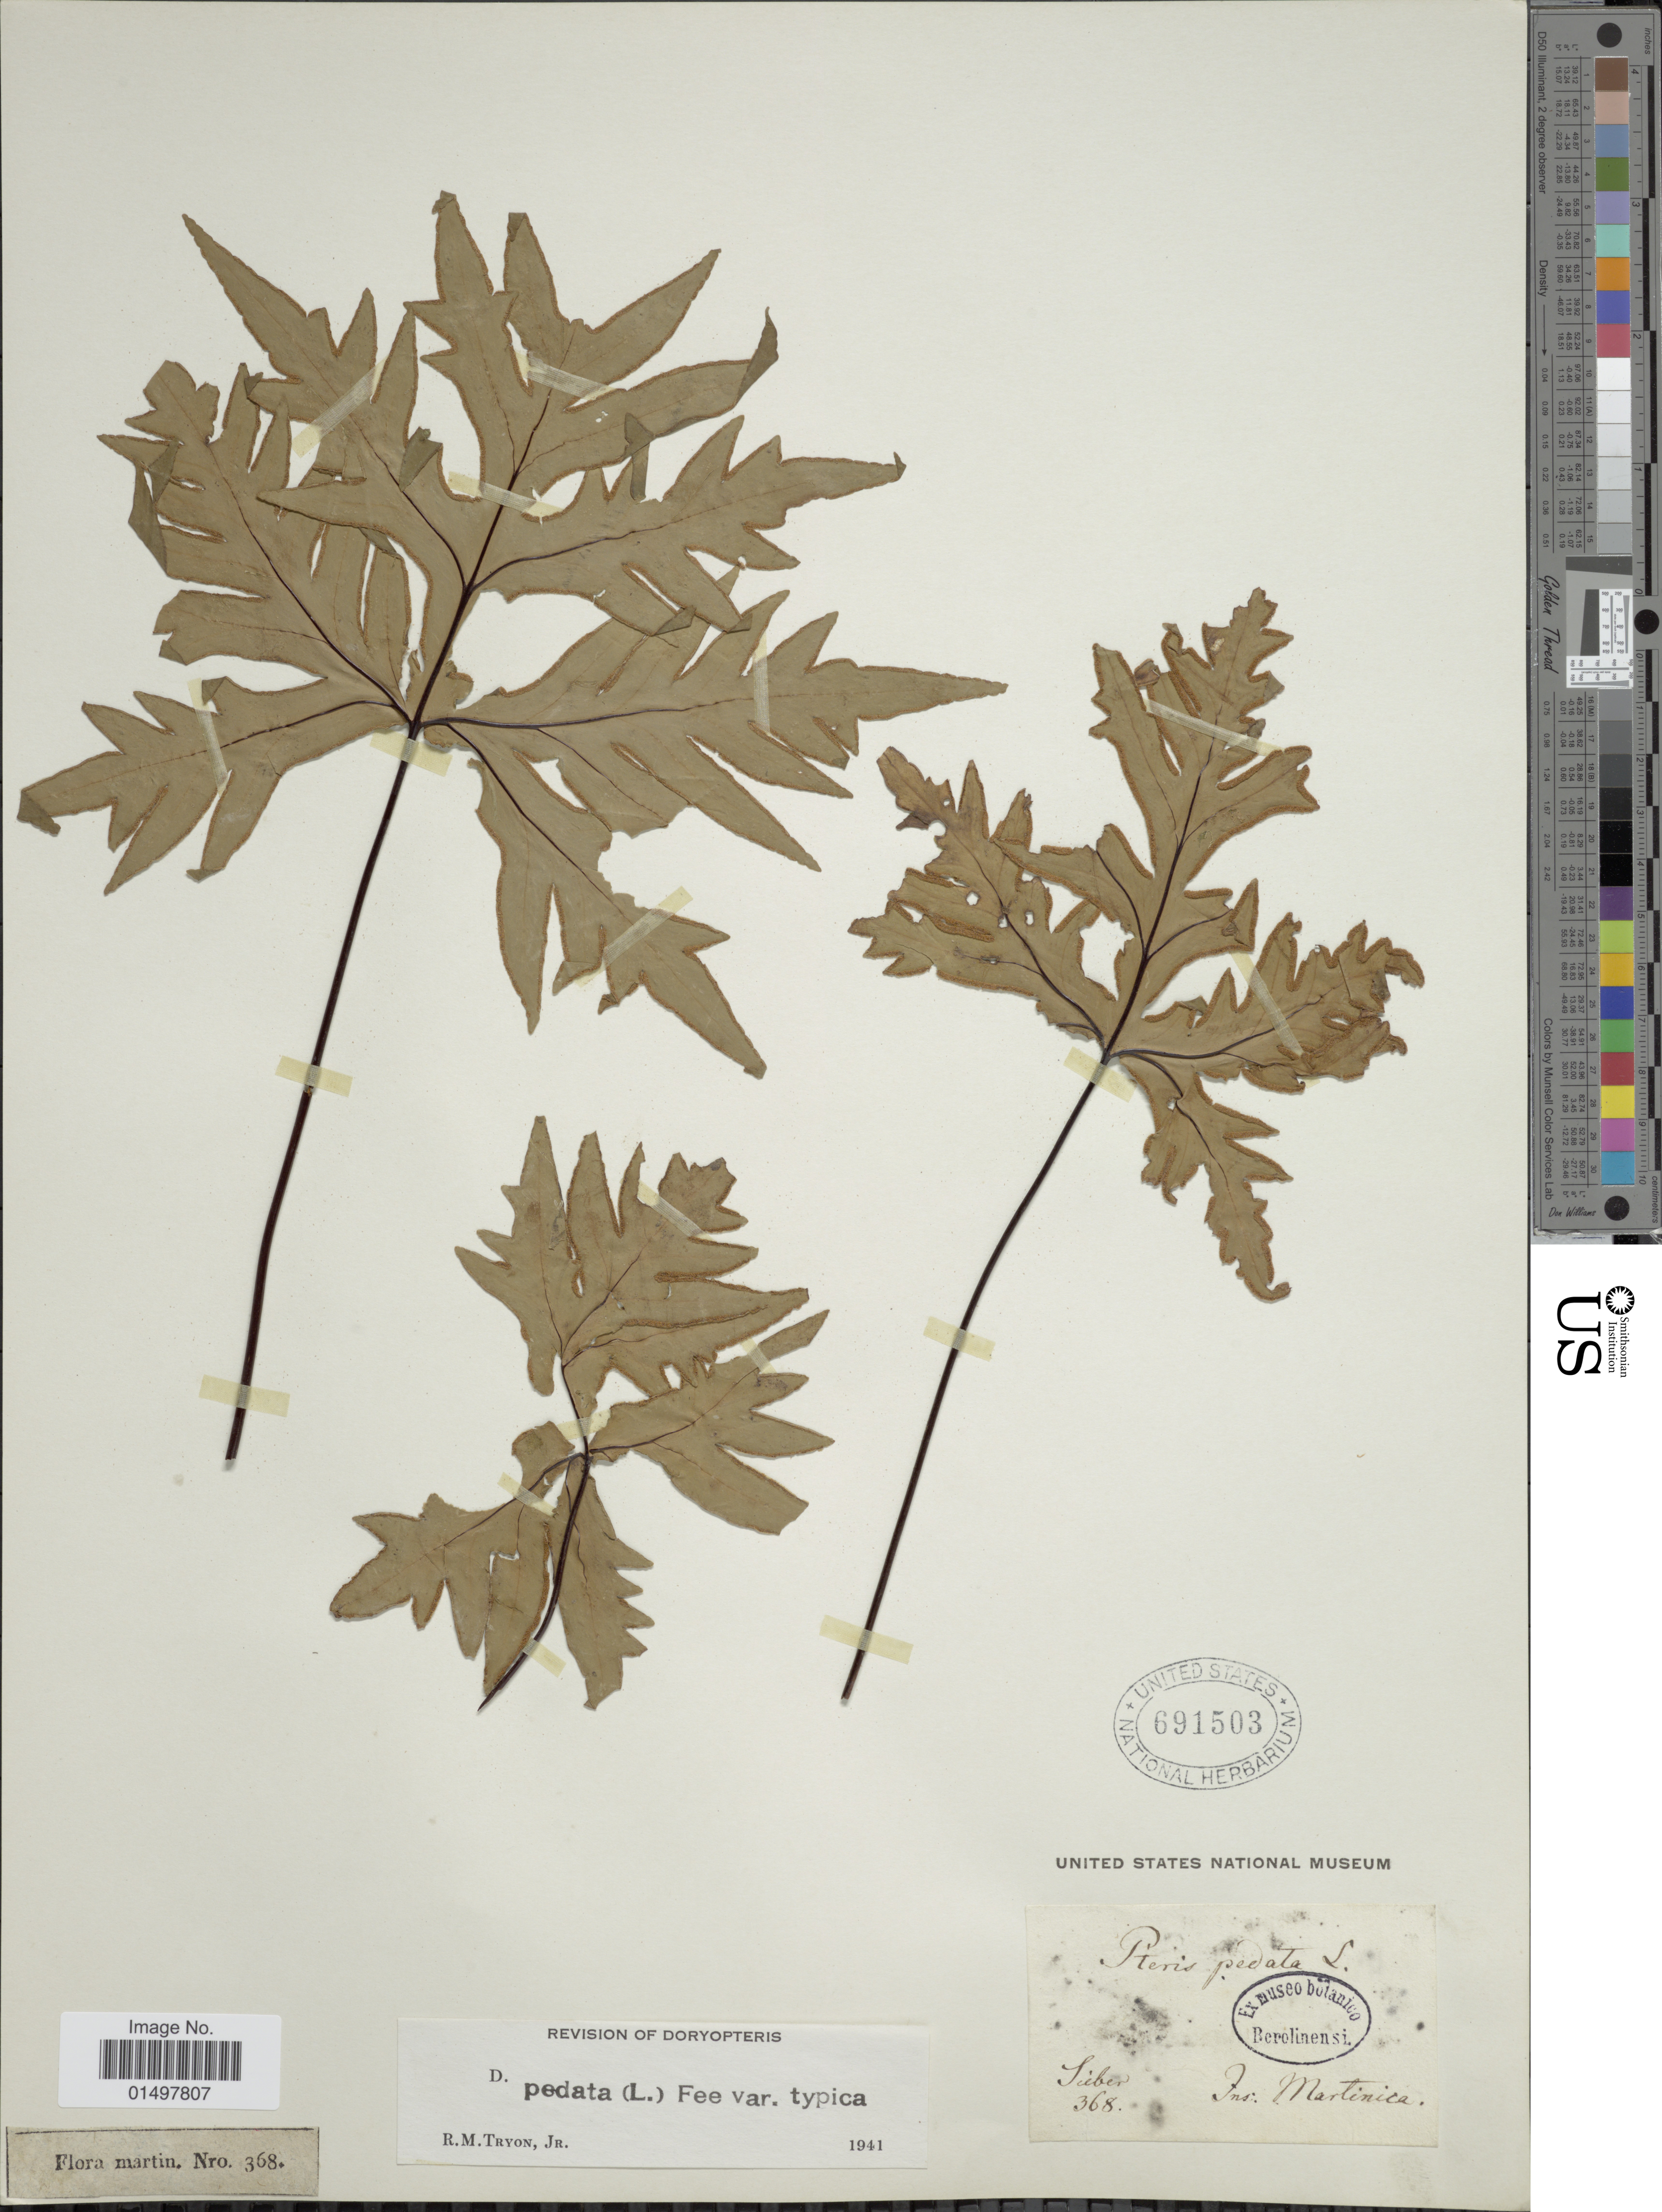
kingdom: Plantae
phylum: Tracheophyta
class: Polypodiopsida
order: Polypodiales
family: Pteridaceae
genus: Doryopteris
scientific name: Doryopteris pedata var. typica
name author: (L.) Fée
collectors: -- Sieber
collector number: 368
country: Martinique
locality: Ins. Martinica.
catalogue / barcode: US 691503